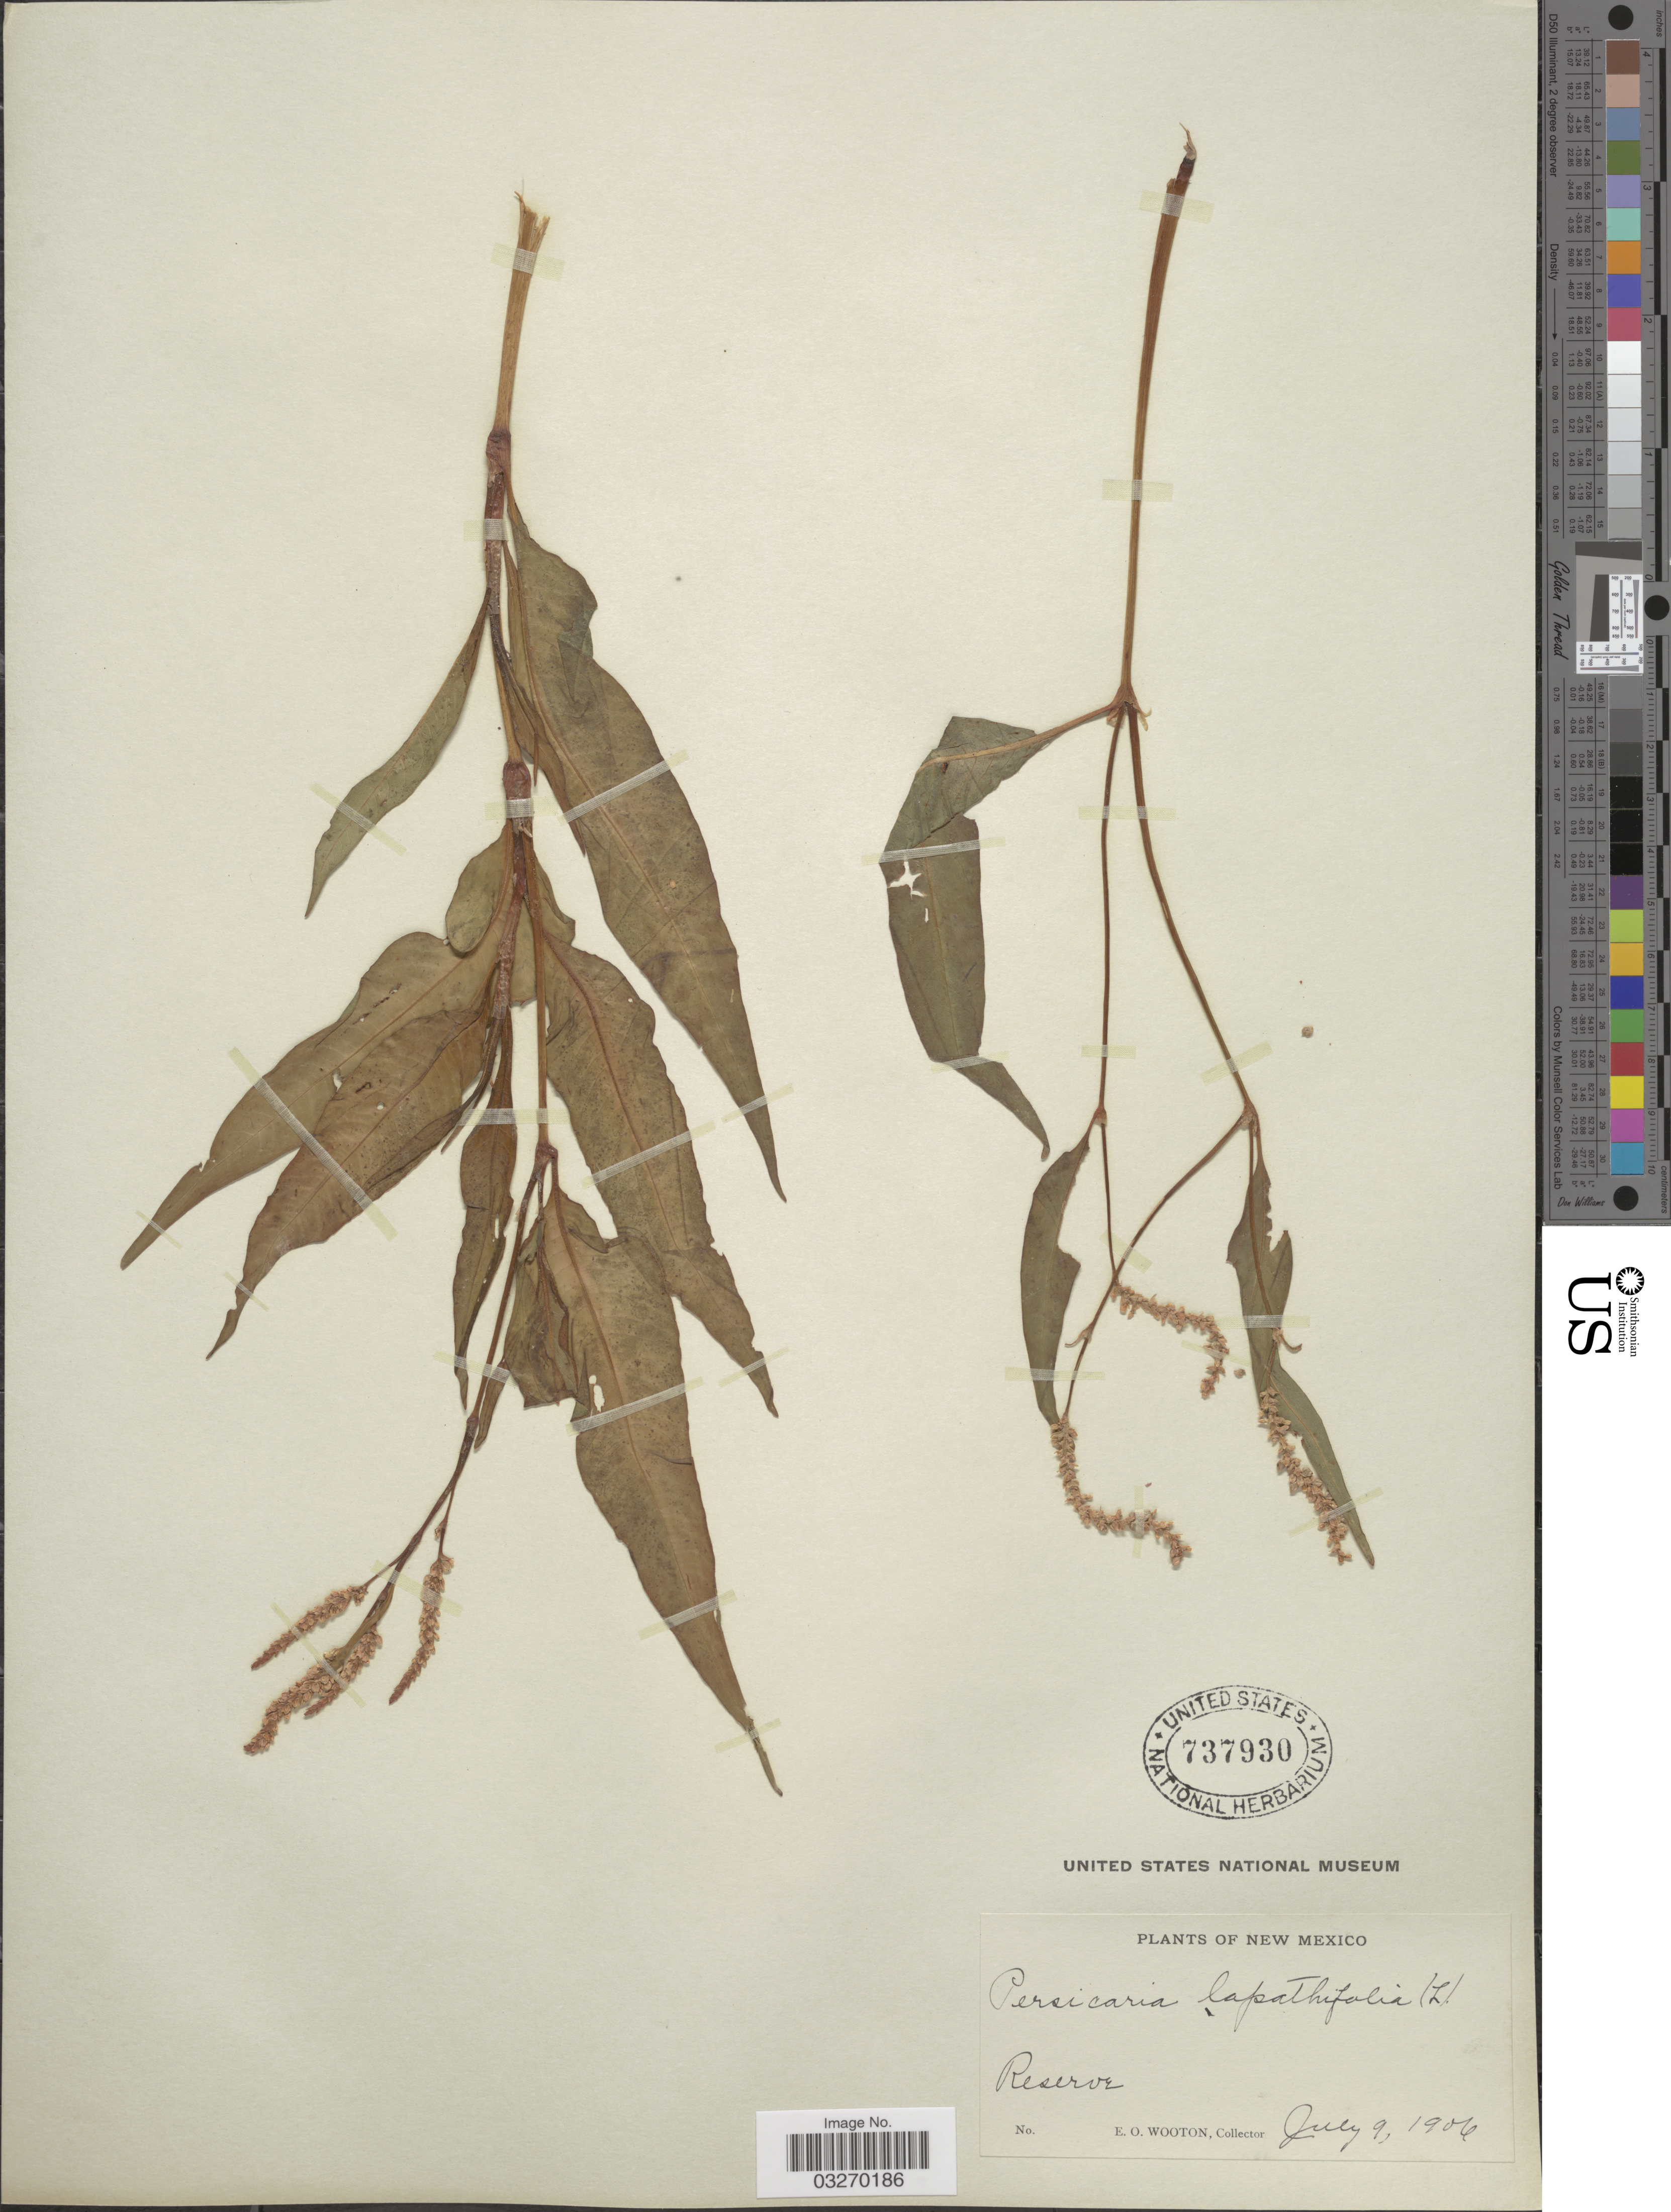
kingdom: Plantae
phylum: Tracheophyta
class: Magnoliopsida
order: Caryophyllales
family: Polygonaceae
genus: Persicaria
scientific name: Persicaria lapathifolia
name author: (L.) Delarbre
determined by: Atha, D. E.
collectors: E. O. Wooton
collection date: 1906-07-09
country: United States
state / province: New Mexico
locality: Reserve.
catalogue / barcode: US 737930